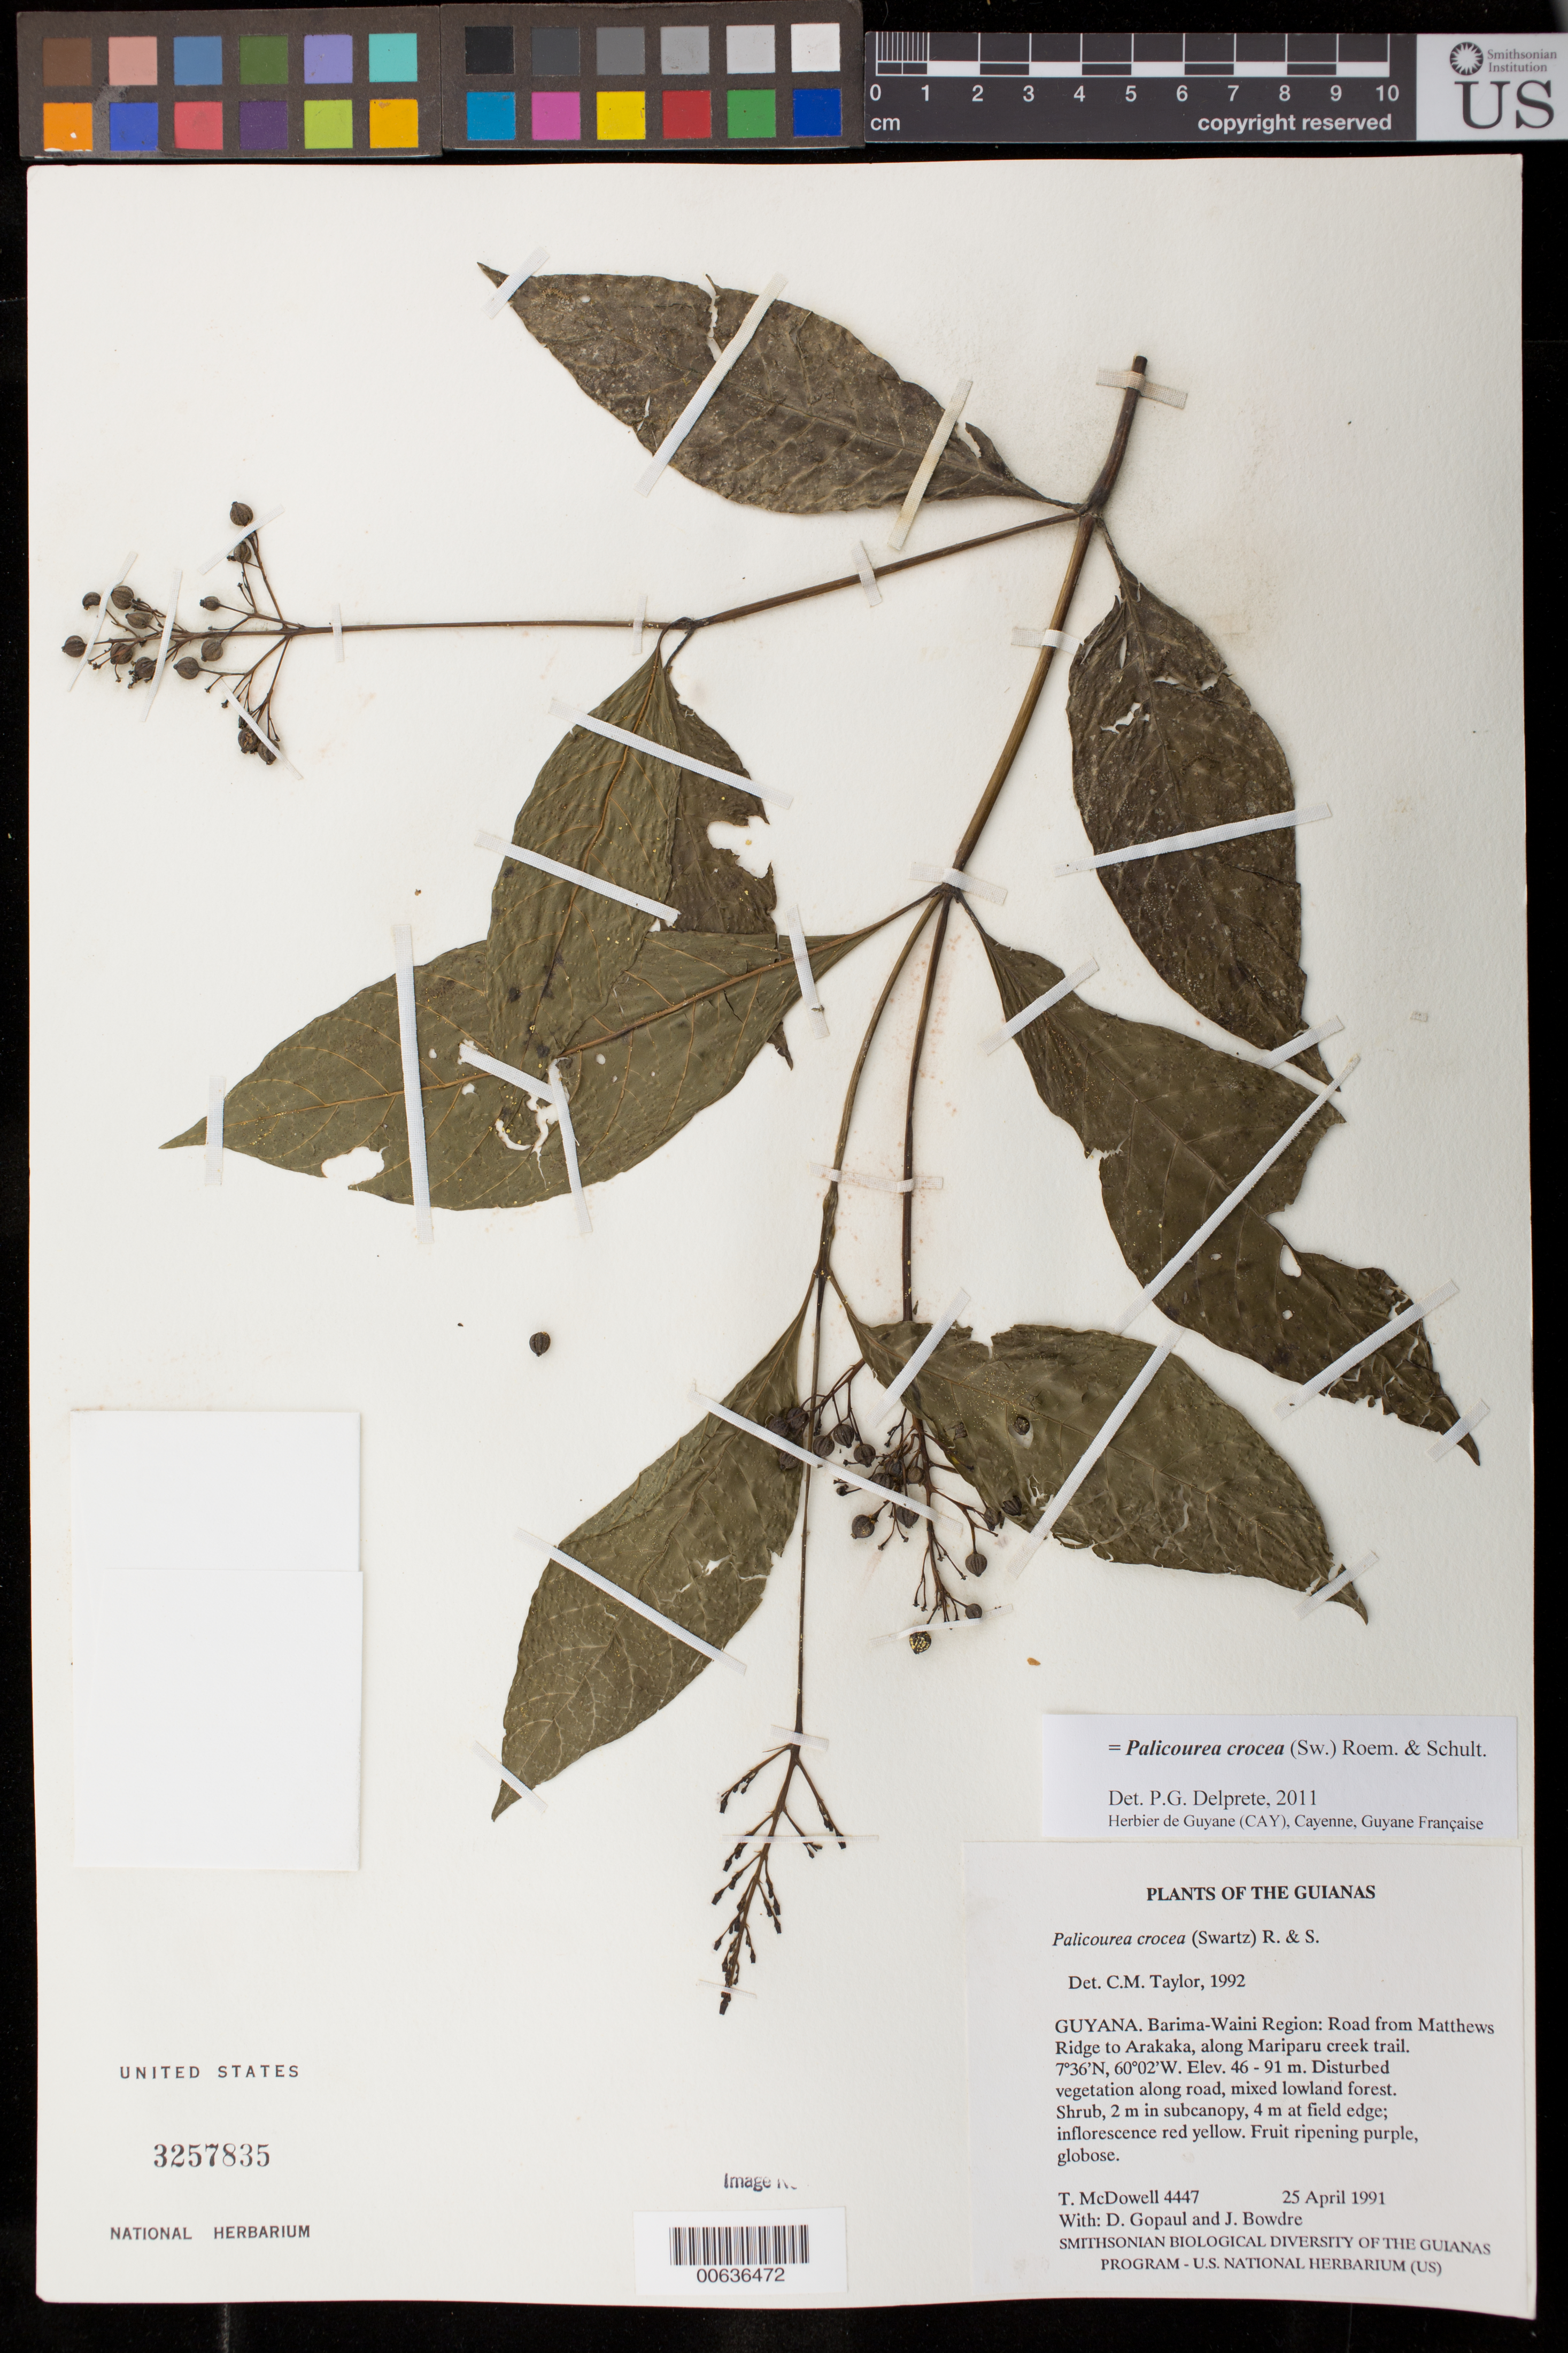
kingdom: Plantae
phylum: Tracheophyta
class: Magnoliopsida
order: Gentianales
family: Rubiaceae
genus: Palicourea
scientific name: Palicourea crocea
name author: (Sw.) Schult.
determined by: Taylor, Charlotte M.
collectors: T. McDowell, D. Gopaul & J. Bowdre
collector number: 4447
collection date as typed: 25 April 1991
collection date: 1991-04-25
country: Guyana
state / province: Barima-Waini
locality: Road from Matthews Ridge to Arakaka, along Mariparu creek trail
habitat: Disturbed vegetation along road, mixed lowland forest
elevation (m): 46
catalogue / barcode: US 3257835